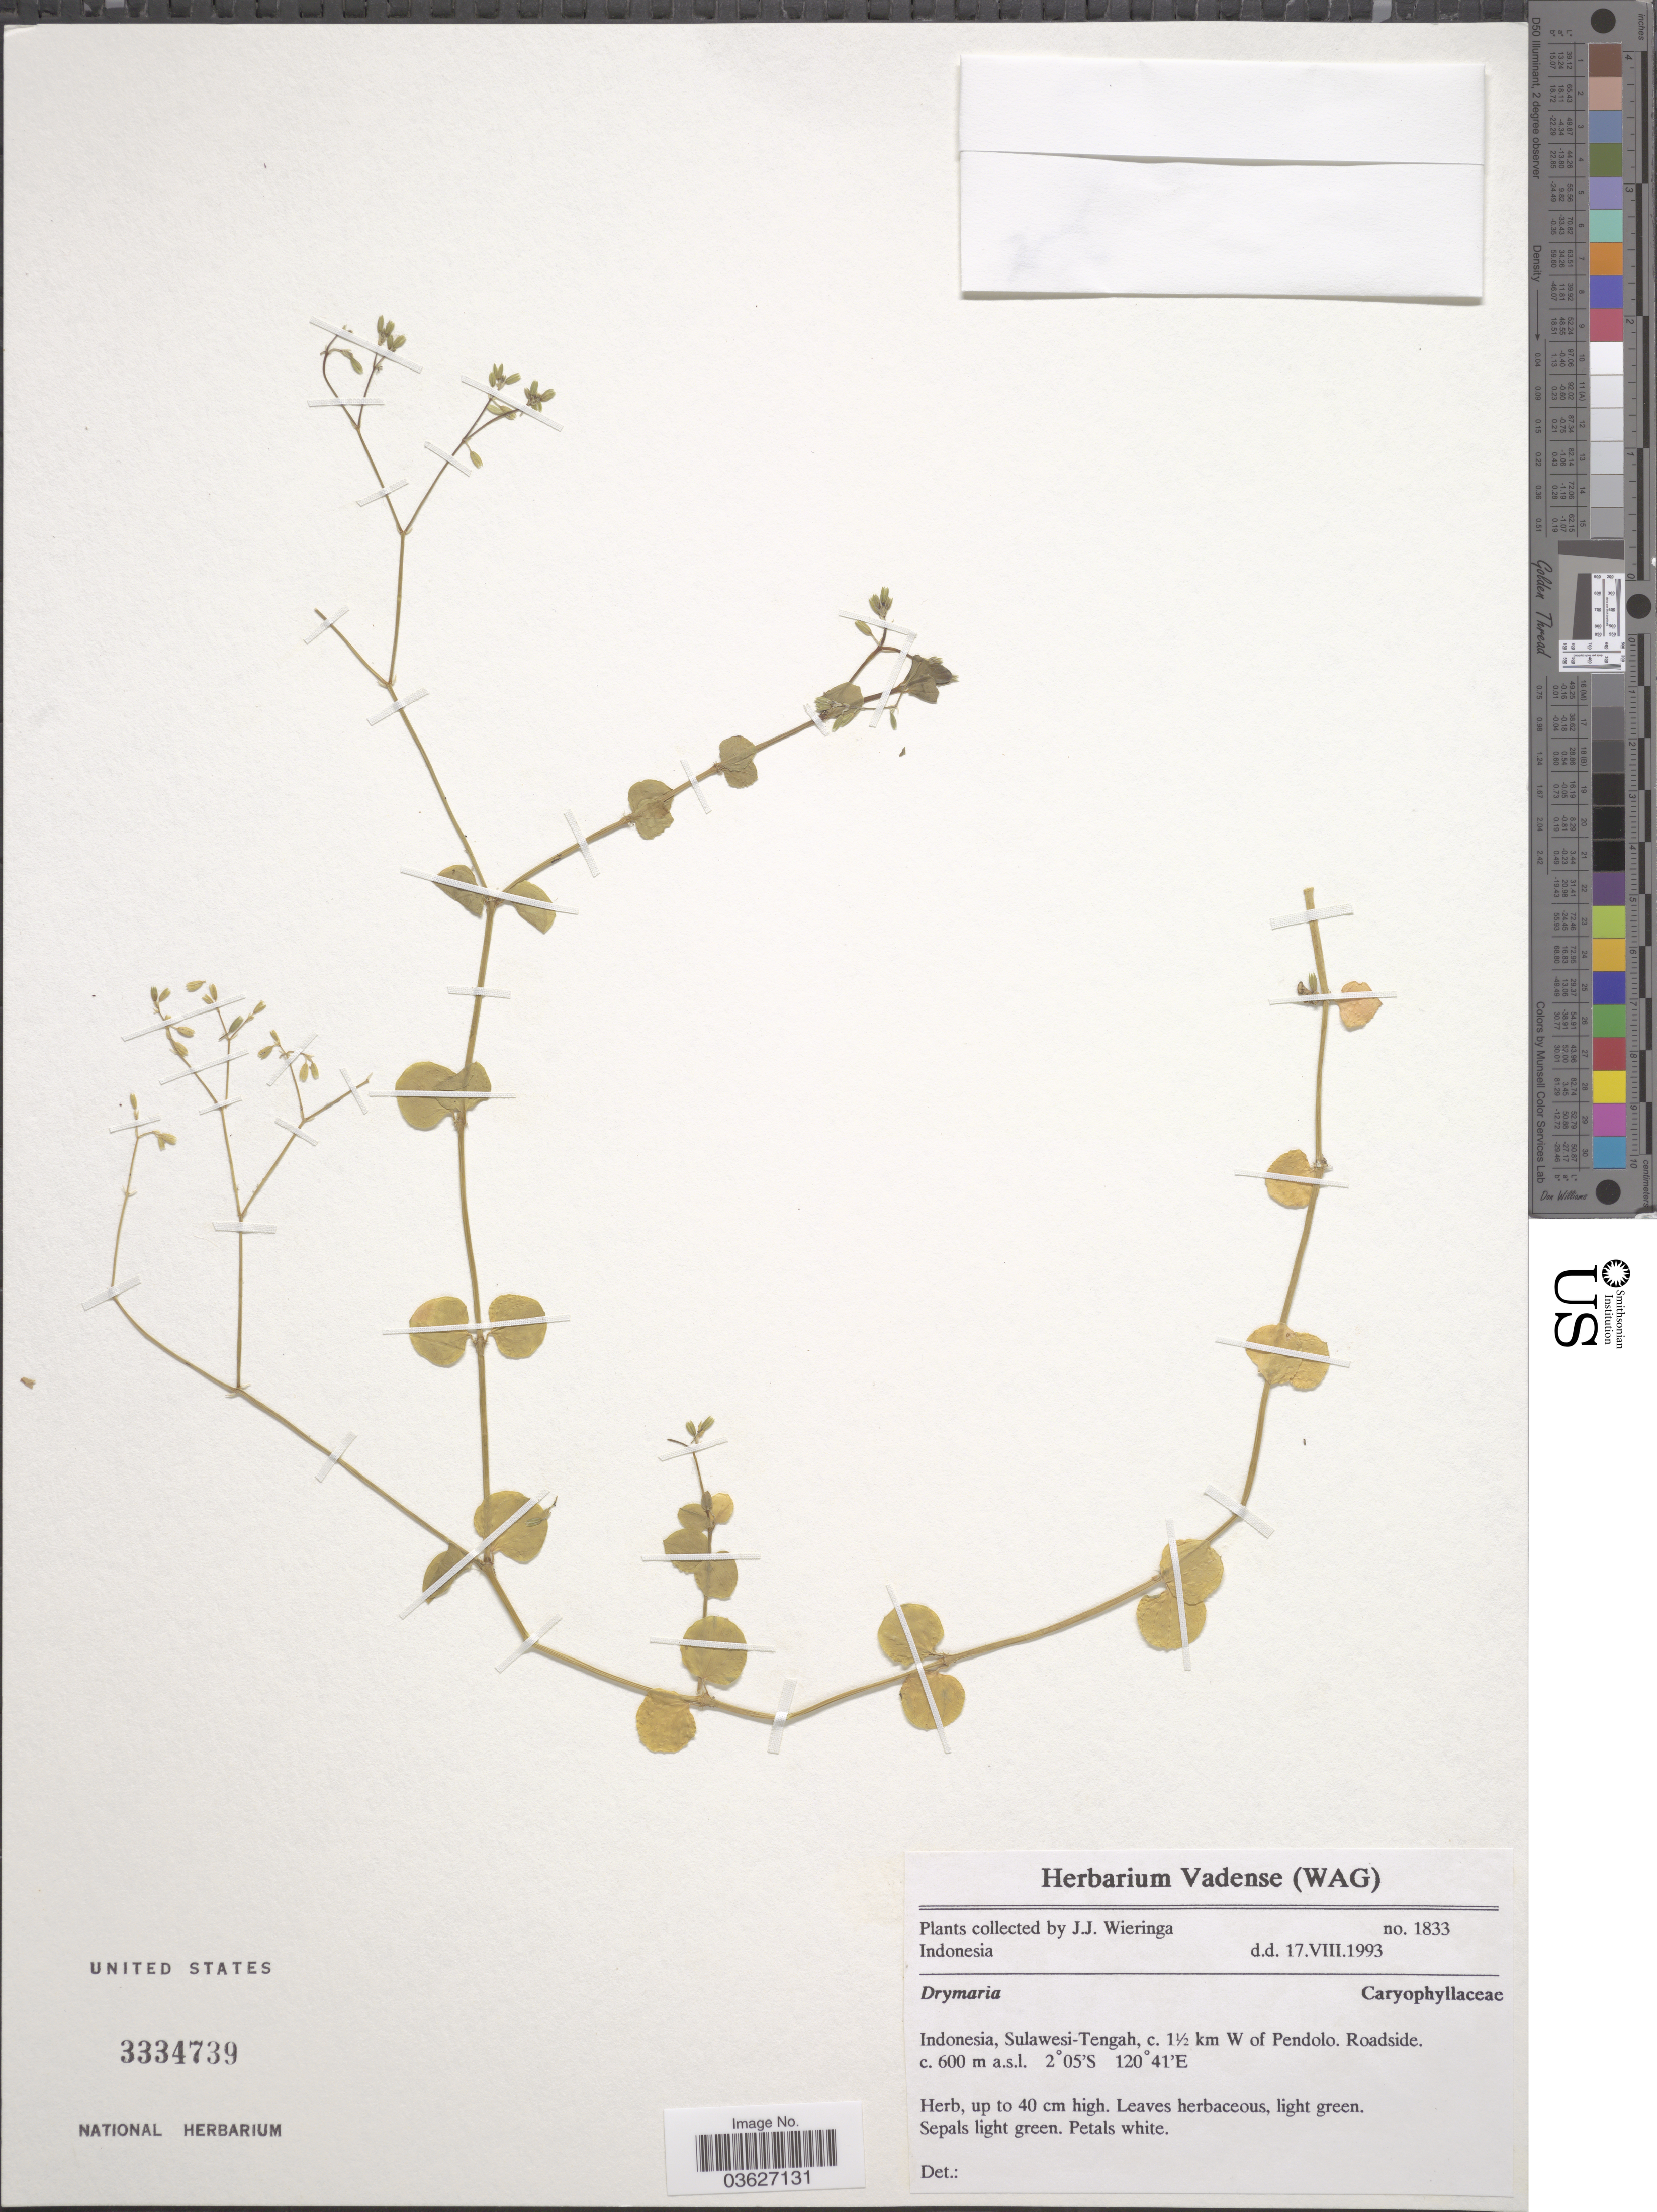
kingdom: Plantae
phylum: Tracheophyta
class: Magnoliopsida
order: Caryophyllales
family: Caryophyllaceae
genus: Drymaria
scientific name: Drymaria sp.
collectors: J. Wieringa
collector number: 1833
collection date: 1993-08-17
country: Indonesia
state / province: Sulawesi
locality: Sulawesi-Tengah, c. 1½ km W of Pendolo. Roadside.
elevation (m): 600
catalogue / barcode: US 3334739